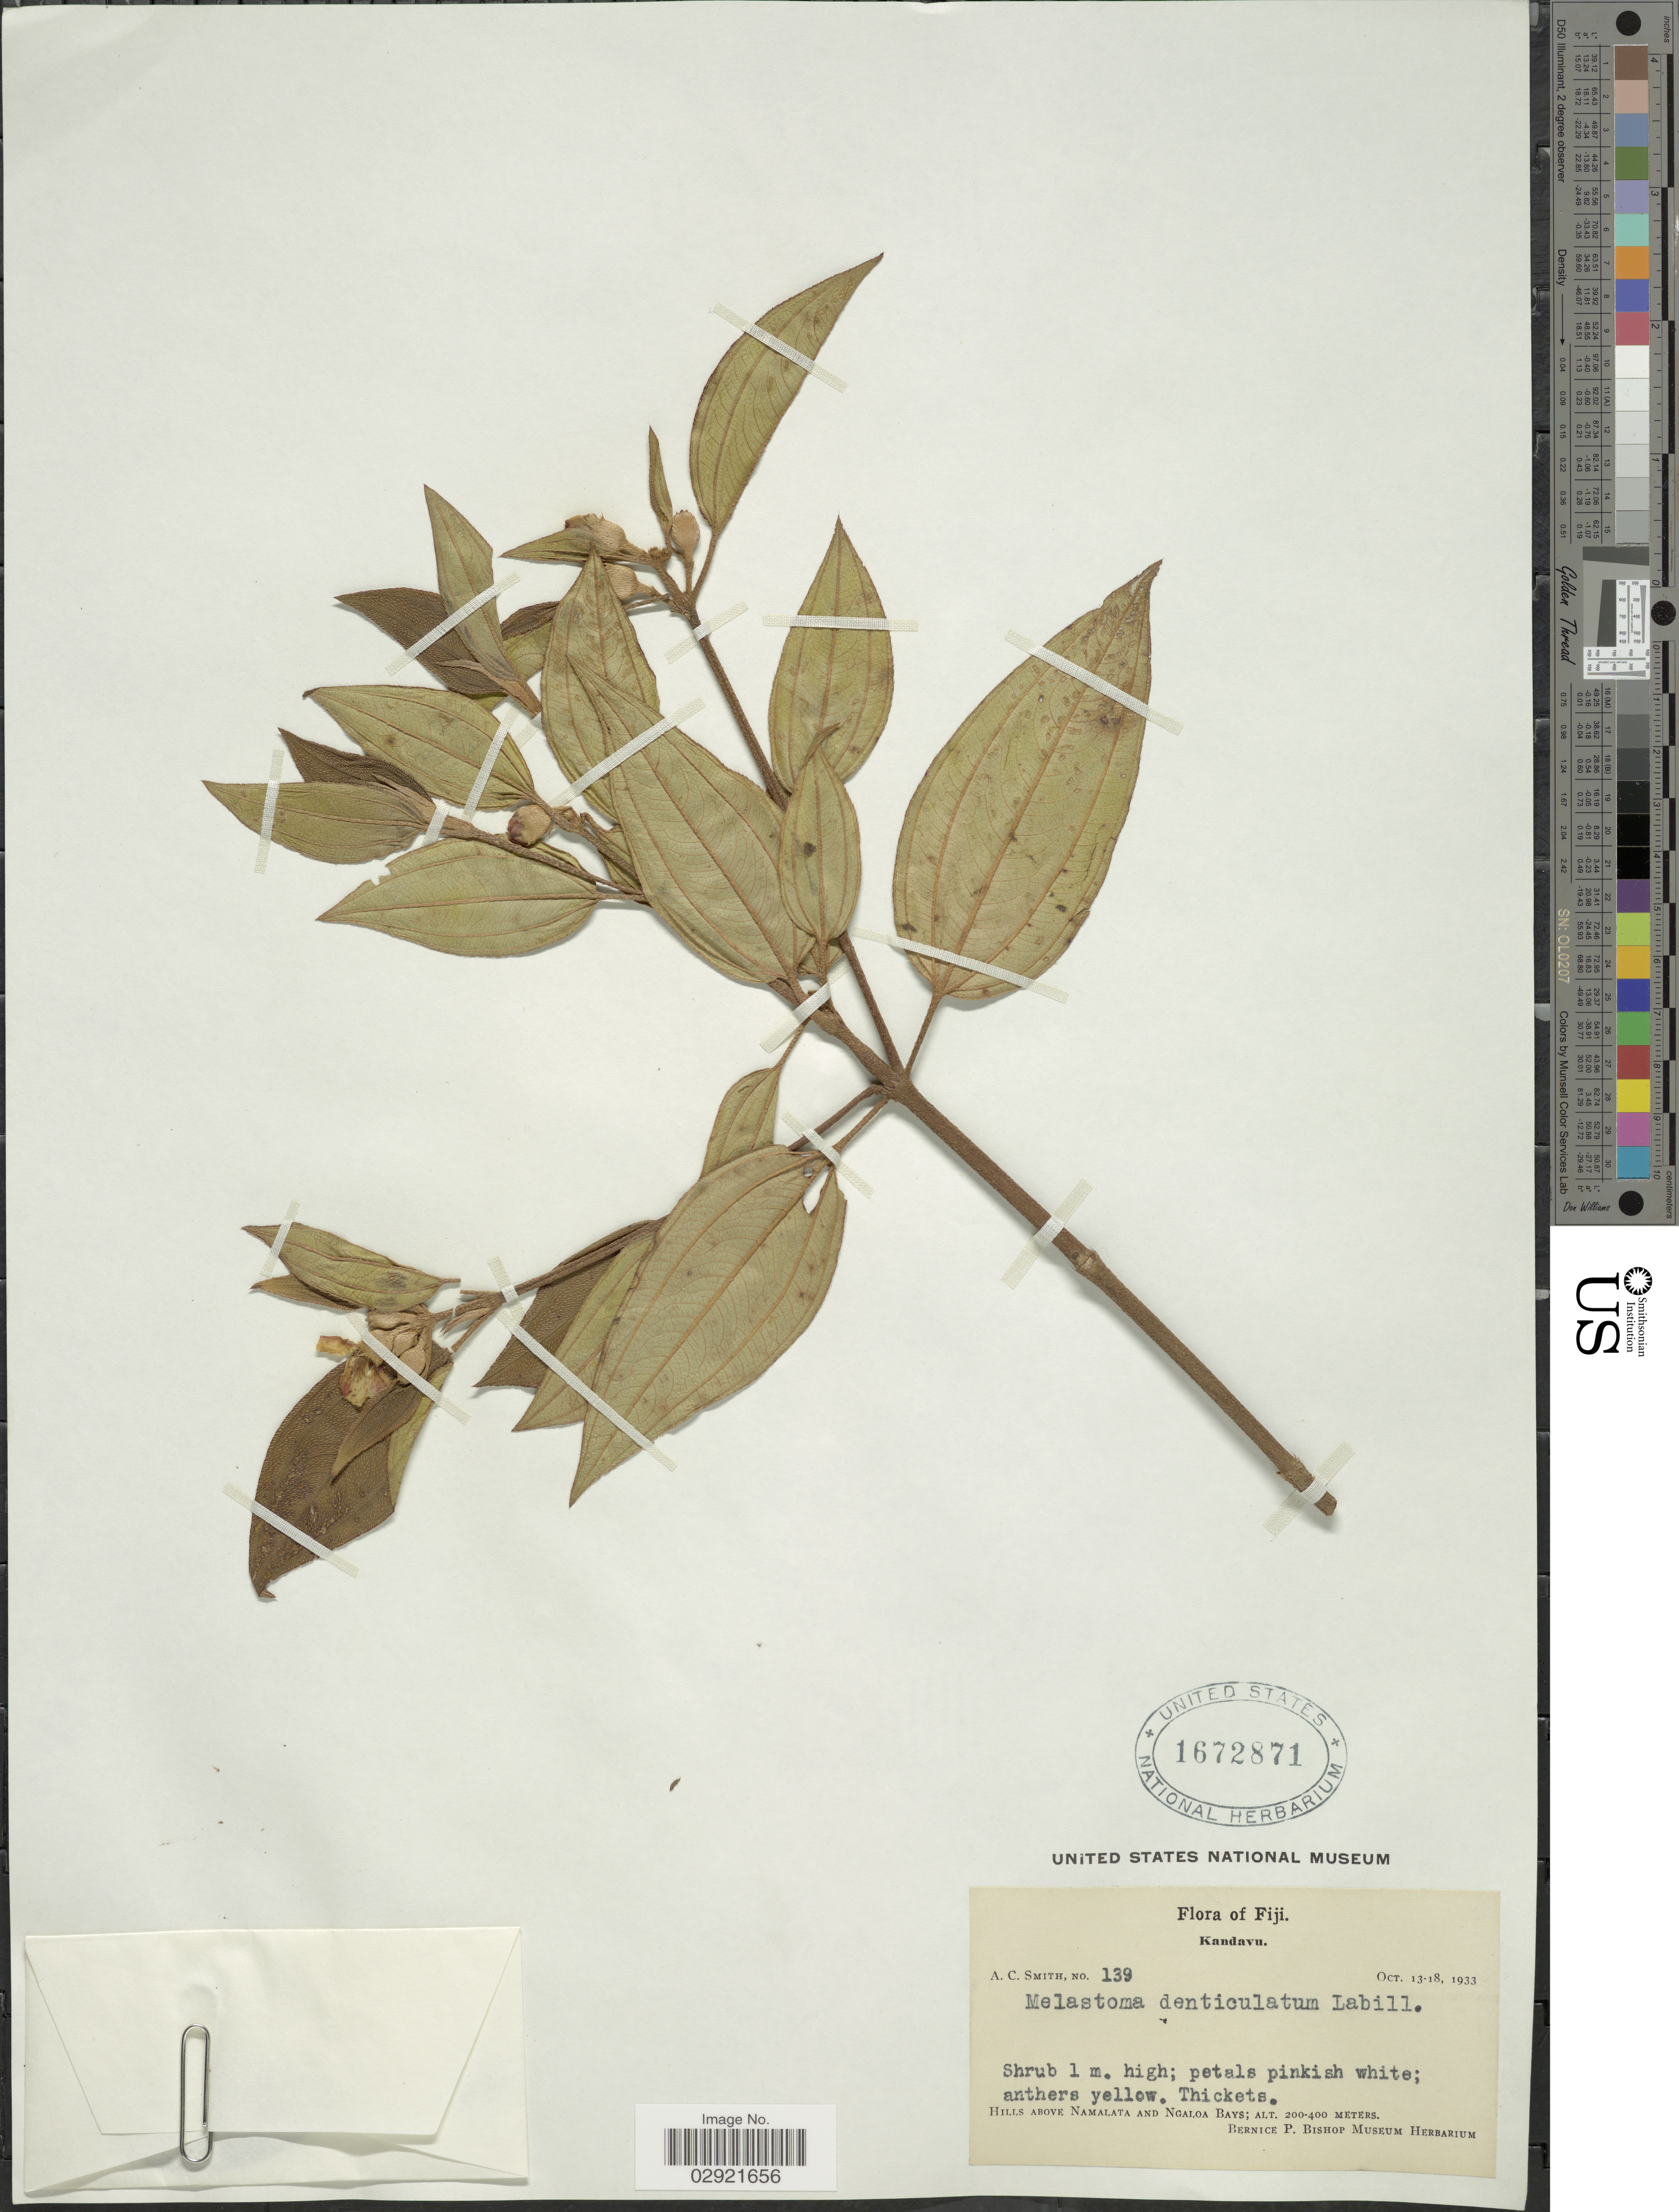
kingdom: Plantae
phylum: Tracheophyta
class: Magnoliopsida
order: Myrtales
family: Melastomataceae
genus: Melastoma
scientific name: Melastoma malabathricum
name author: L.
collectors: A. C. Smith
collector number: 139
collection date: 1933-10-13/1933-10-18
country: Fiji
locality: Kandavu. Hills above Namalata and Ngaloa Bays.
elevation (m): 200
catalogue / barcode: US 1672871